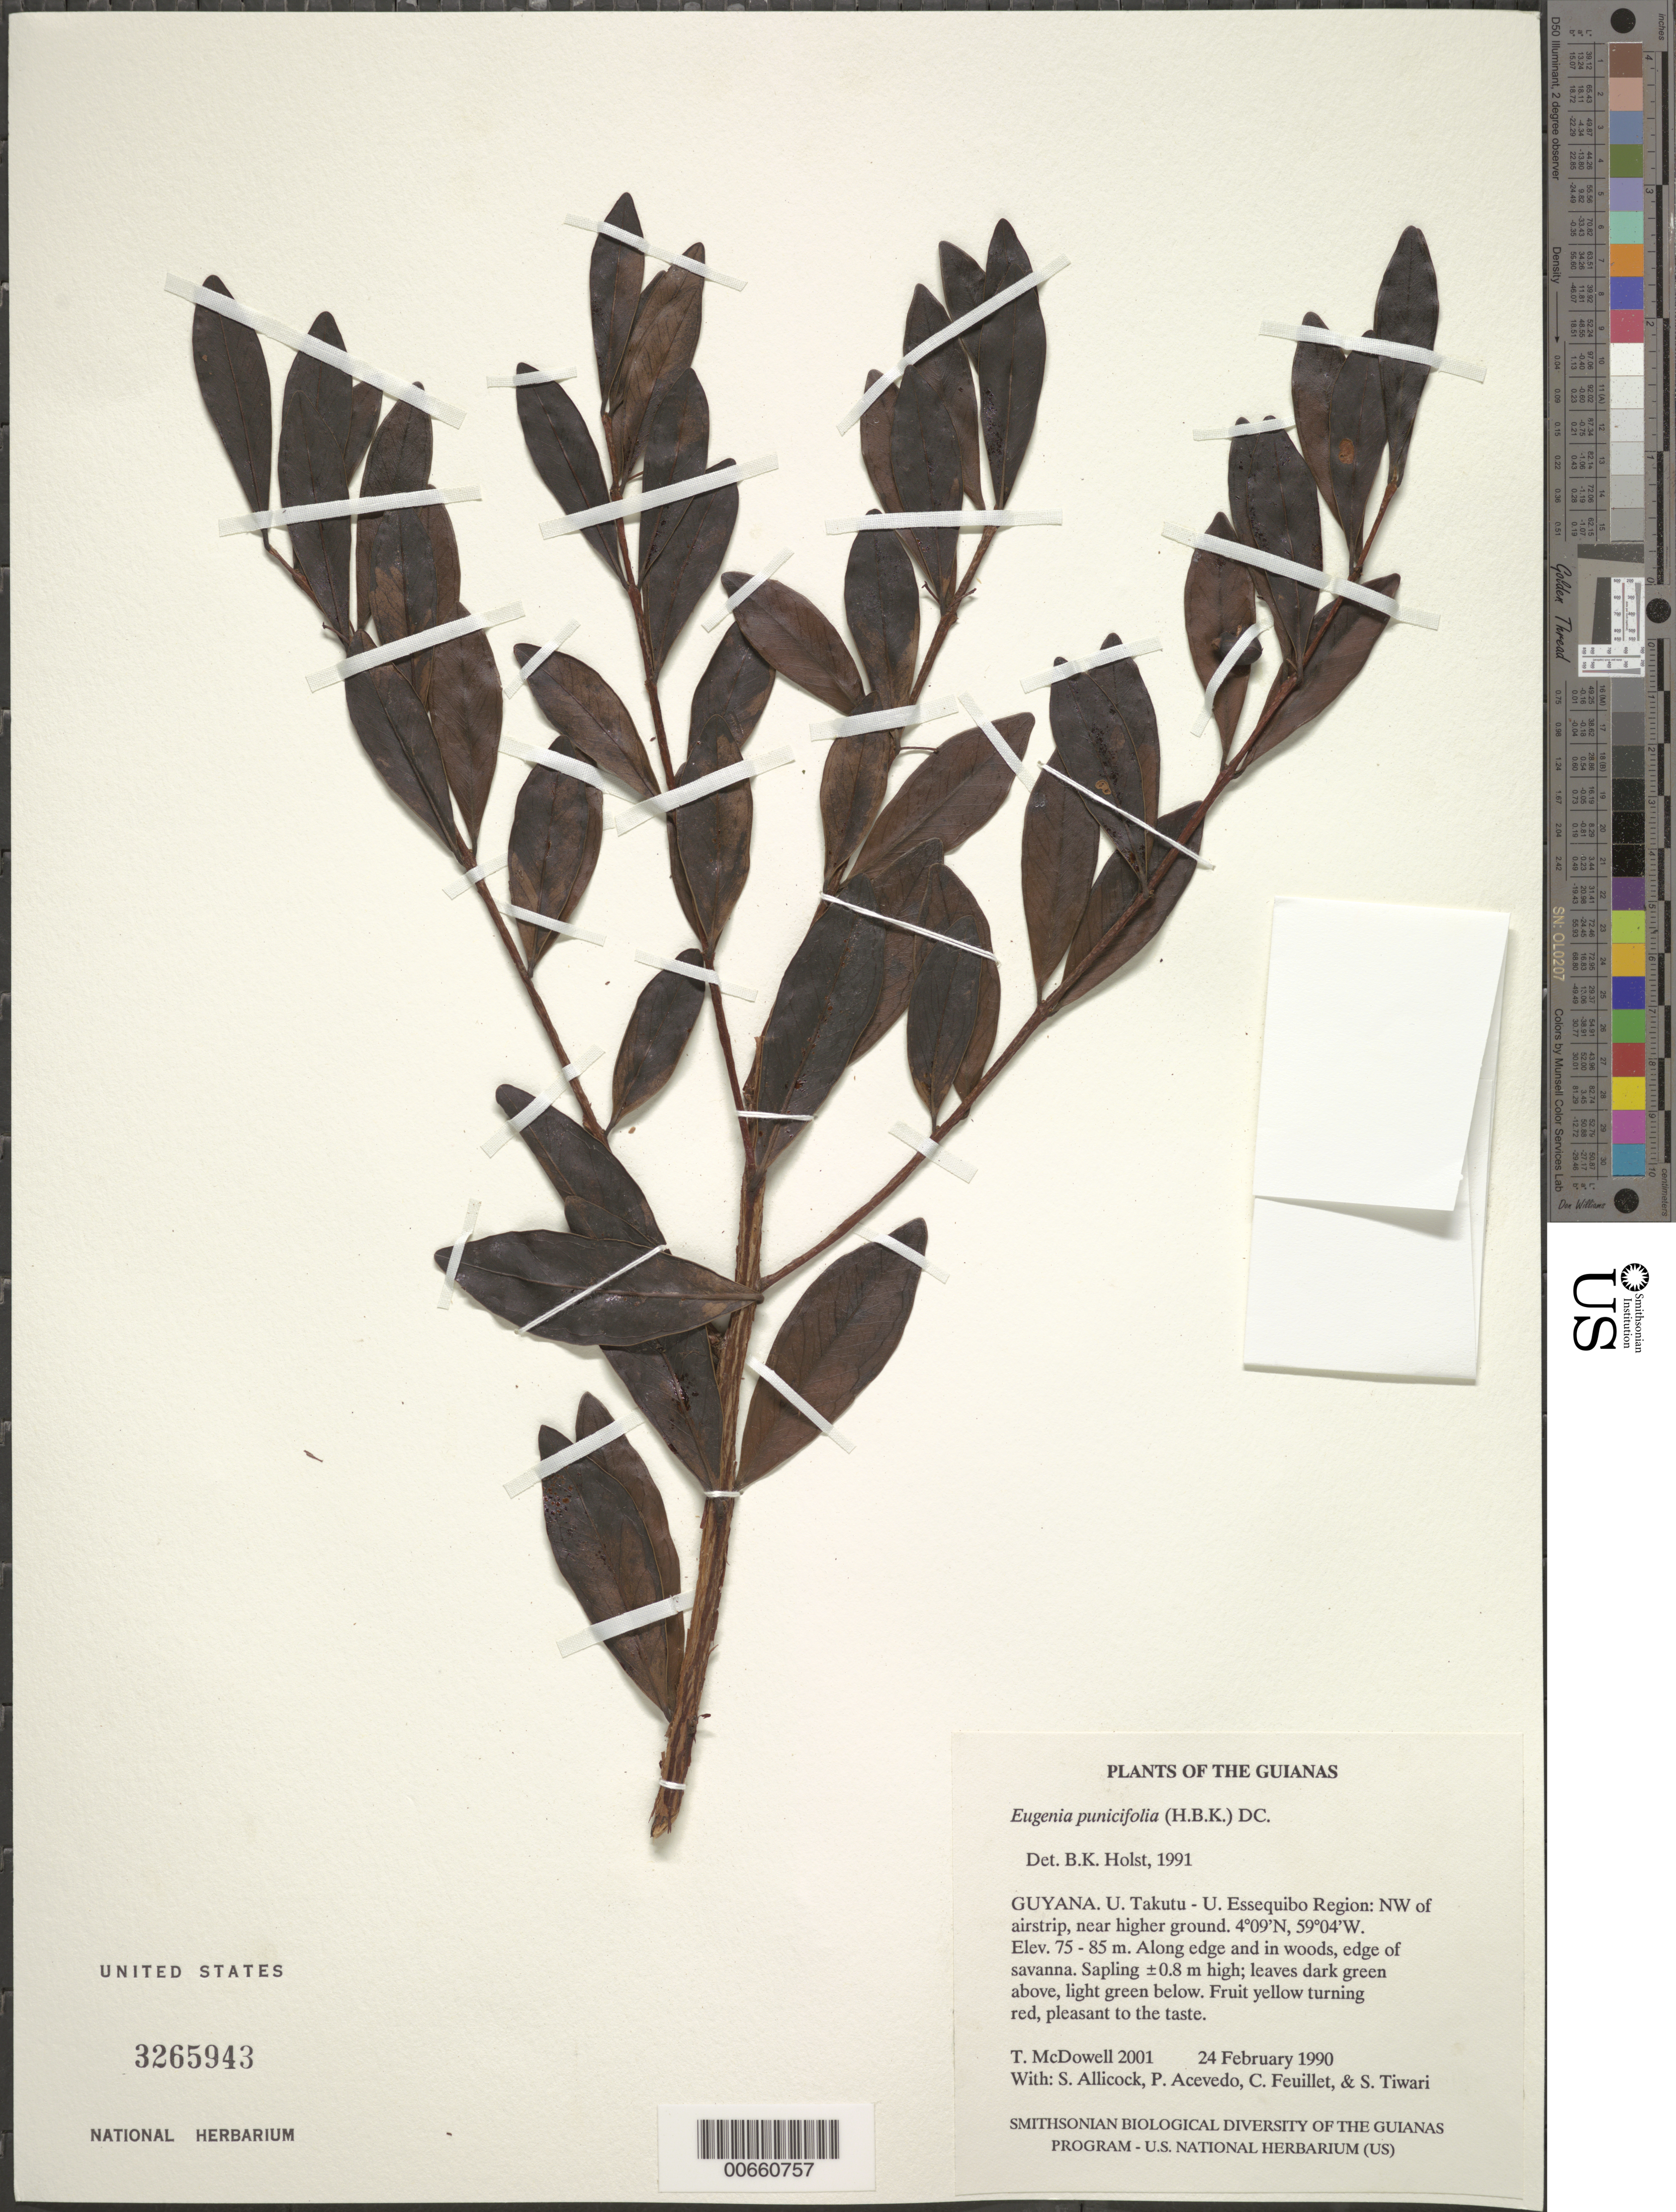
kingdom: Plantae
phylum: Tracheophyta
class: Magnoliopsida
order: Myrtales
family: Myrtaceae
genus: Eugenia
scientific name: Eugenia punicifolia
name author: (Kunth) DC.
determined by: Holst, Bruce K.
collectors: T. McDowell, S. Allicock, P. Acevedo-Rodr., C. Feuillet & S. Tiwari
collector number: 2001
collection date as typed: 24 February 1990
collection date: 1990-02-24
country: Guyana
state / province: U. Takutu-U. Essequibo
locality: Surama Village, NW of airstrip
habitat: Along edge and in woods on higher ground, edge of savanna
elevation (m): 75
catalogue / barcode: US 3265943